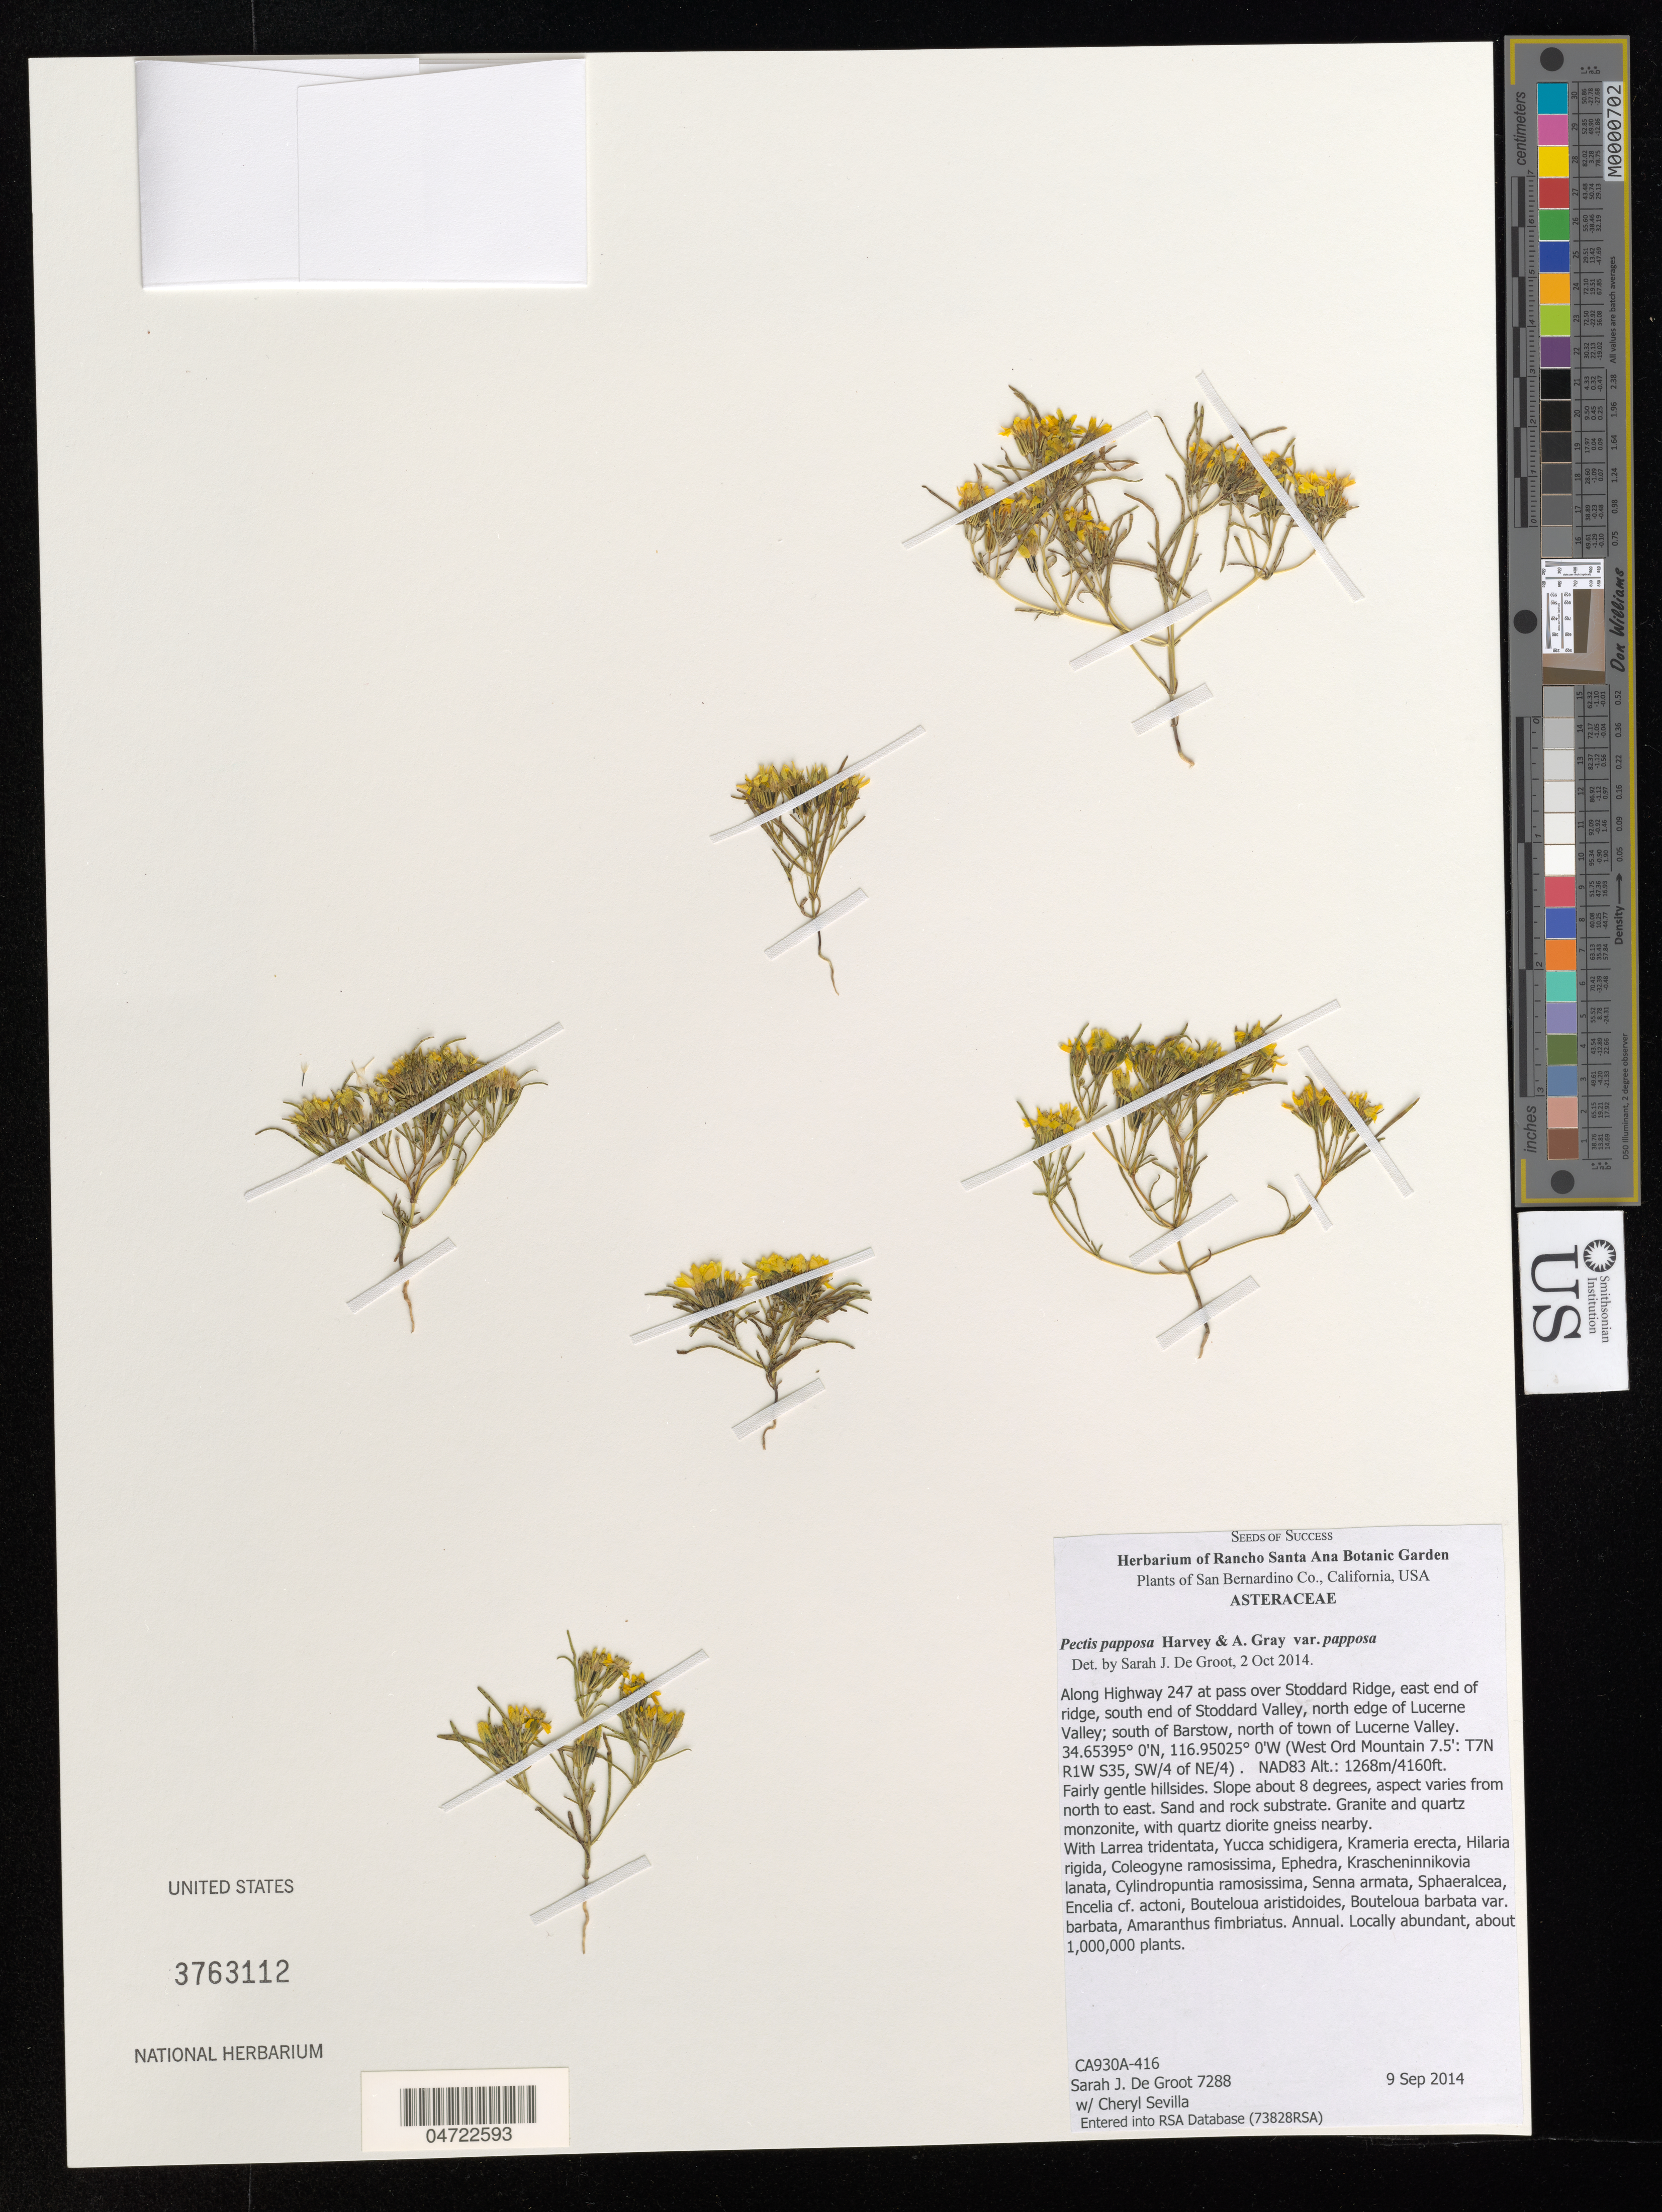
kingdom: Plantae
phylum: Tracheophyta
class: Magnoliopsida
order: Asterales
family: Asteraceae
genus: Pectis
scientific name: Pectis papposa var. papposa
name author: Harv. & A. Gray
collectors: S. De Groot & C. Sevilla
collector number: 7288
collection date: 2014-09-09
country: United States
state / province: California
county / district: San Bernardino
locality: San Bernardino Co. Along Highway 247 at pass over Stoddard Ridge, east end of ridge, south end of Stoddard Valley, north edge of Lucerne Valley; south of Barstow, north of town of Lucerne Valley. (West Ord Mountain 7.5': T7N R1W S35, SW/4 of NE/4).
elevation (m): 1268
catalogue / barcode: US 3763112